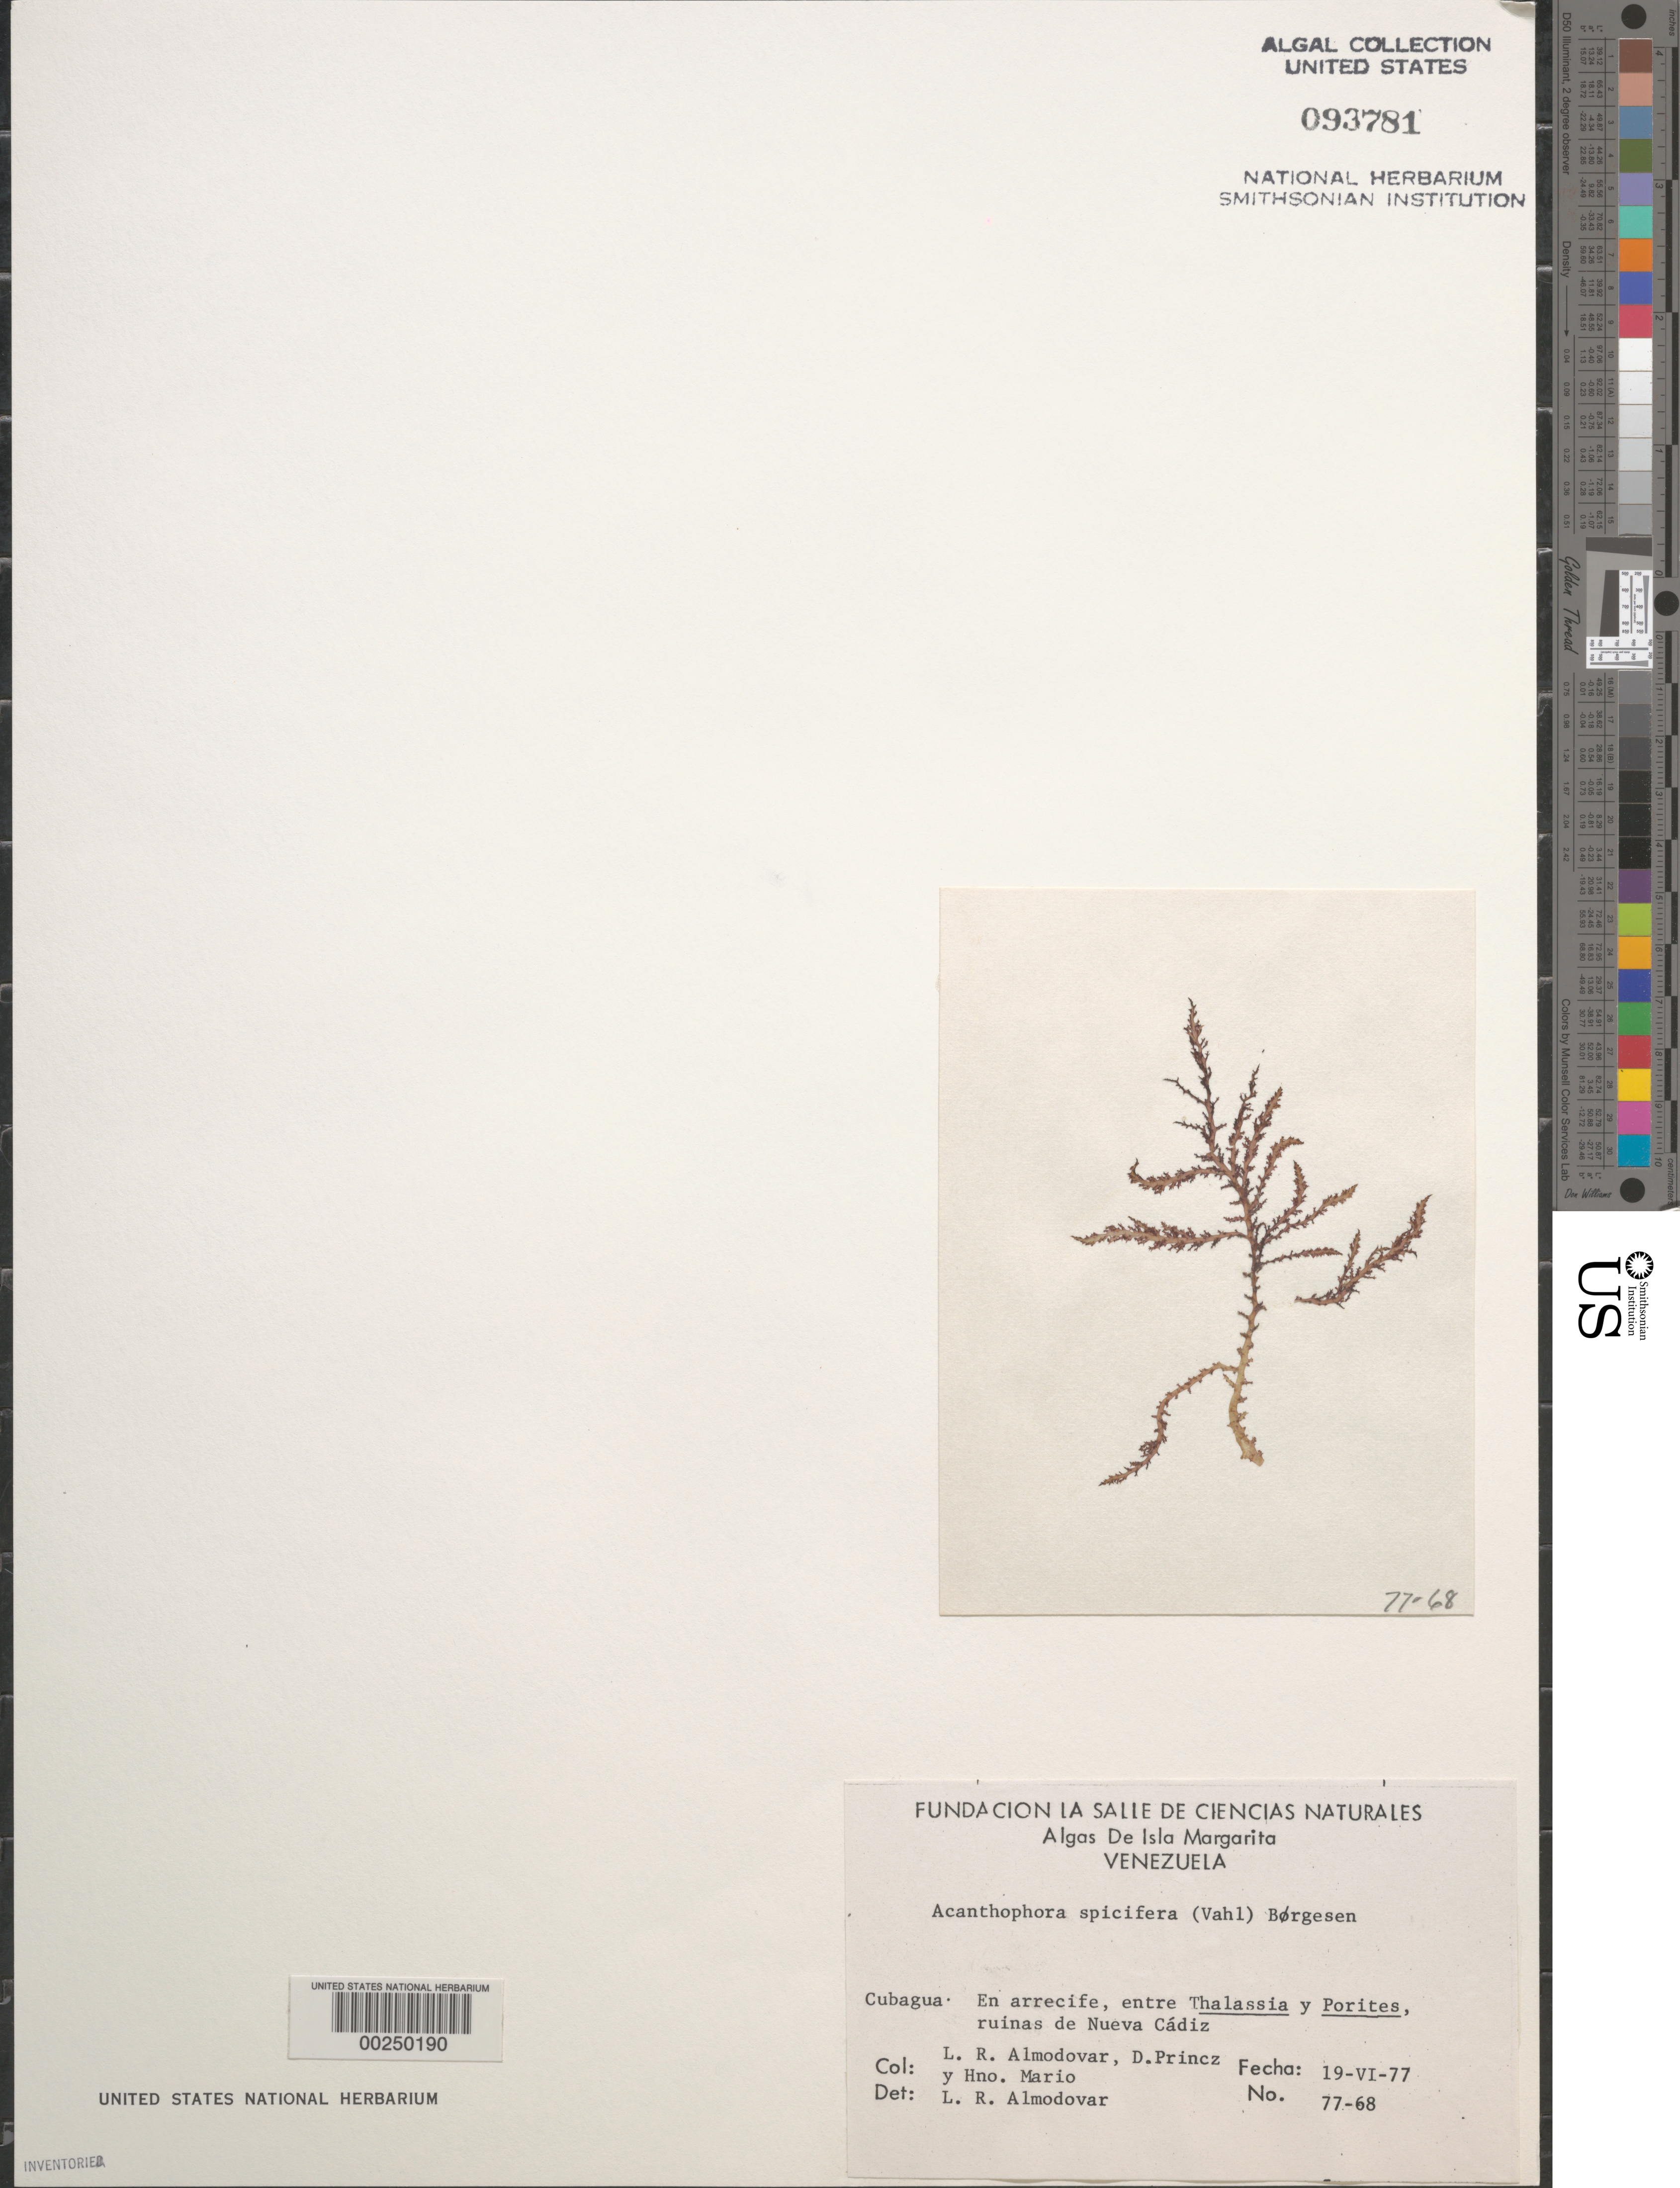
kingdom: Plantae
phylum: Rhodophyta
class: Florideophyceae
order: Ceramiales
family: Rhodomelaceae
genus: Acanthophora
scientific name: Acanthophora spicifera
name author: (Vahl) Børgesen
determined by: Almodovar, L. R.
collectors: L. Almodovar, D. Princz & H. Mario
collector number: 77-68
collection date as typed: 19 Jun 1977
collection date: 1977-06-19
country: Venezuela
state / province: Nueva Esparta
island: Cubagua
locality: Nueva Cadiz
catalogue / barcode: US 93781